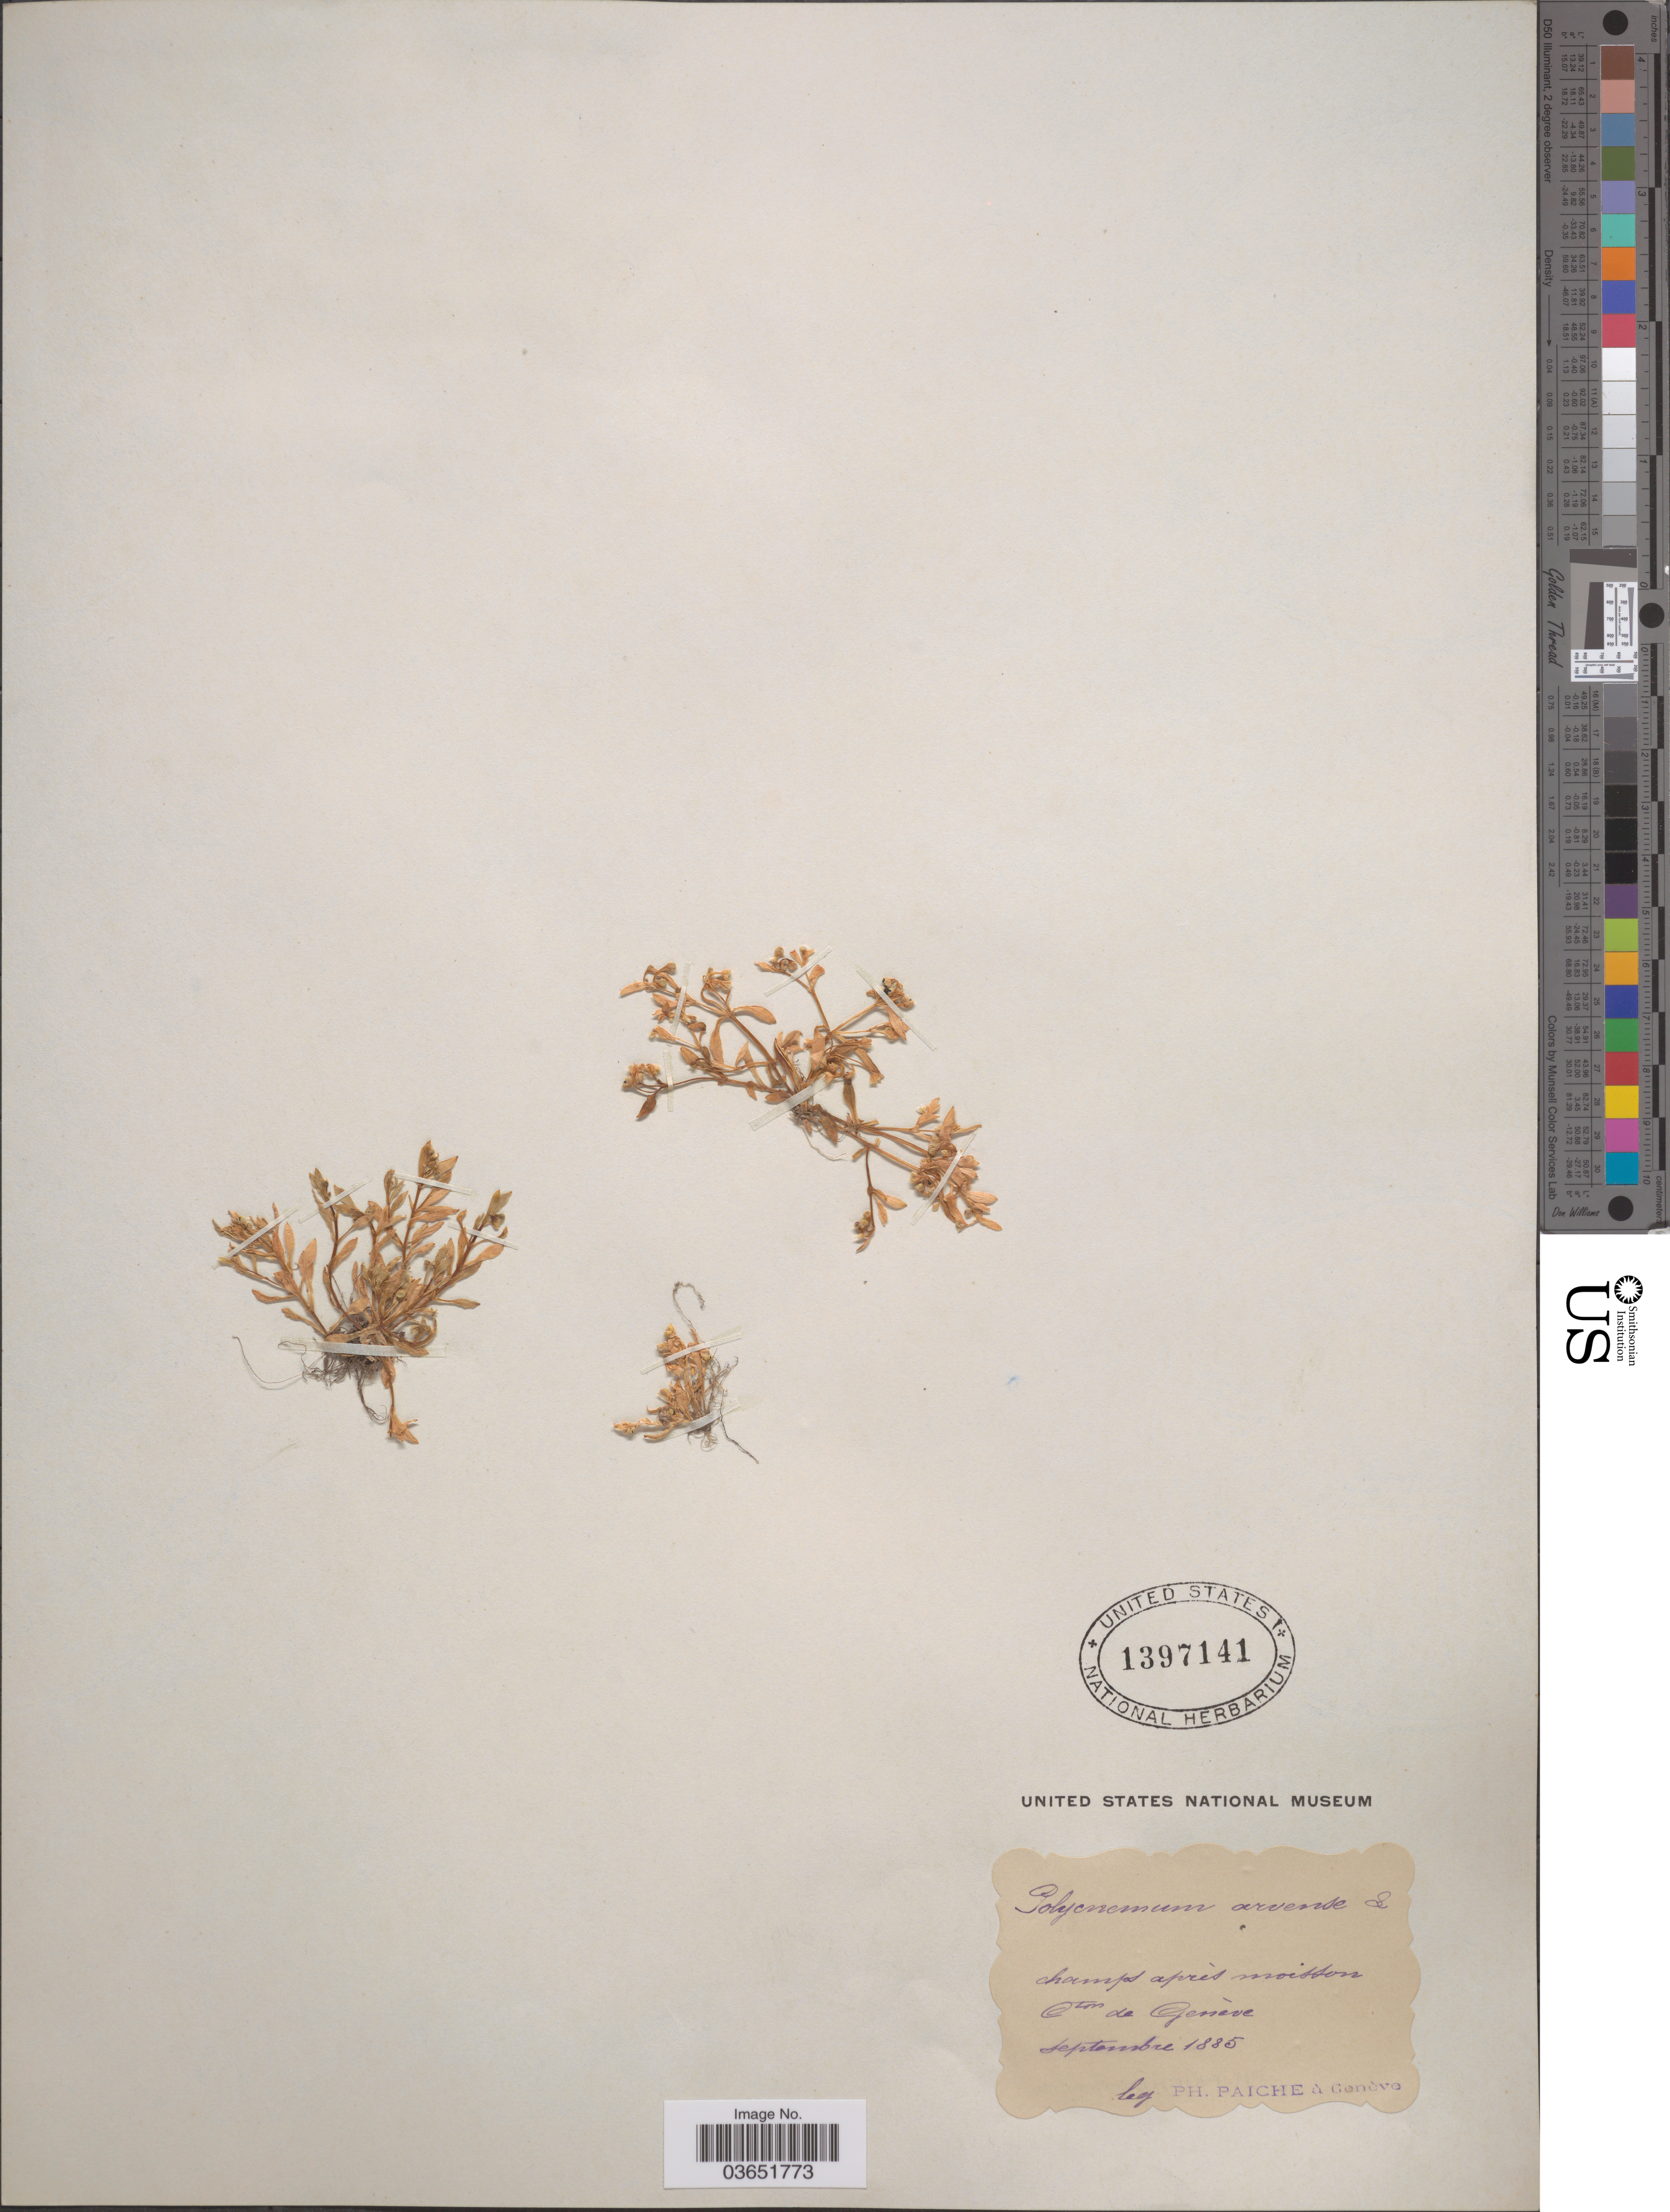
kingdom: Plantae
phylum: Tracheophyta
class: Magnoliopsida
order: Caryophyllales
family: Amaranthaceae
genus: Polycnemum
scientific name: Polycnemum arvense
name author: L.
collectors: P. Paiche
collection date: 1885-09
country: Switzerland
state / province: Genève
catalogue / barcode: US 1397141